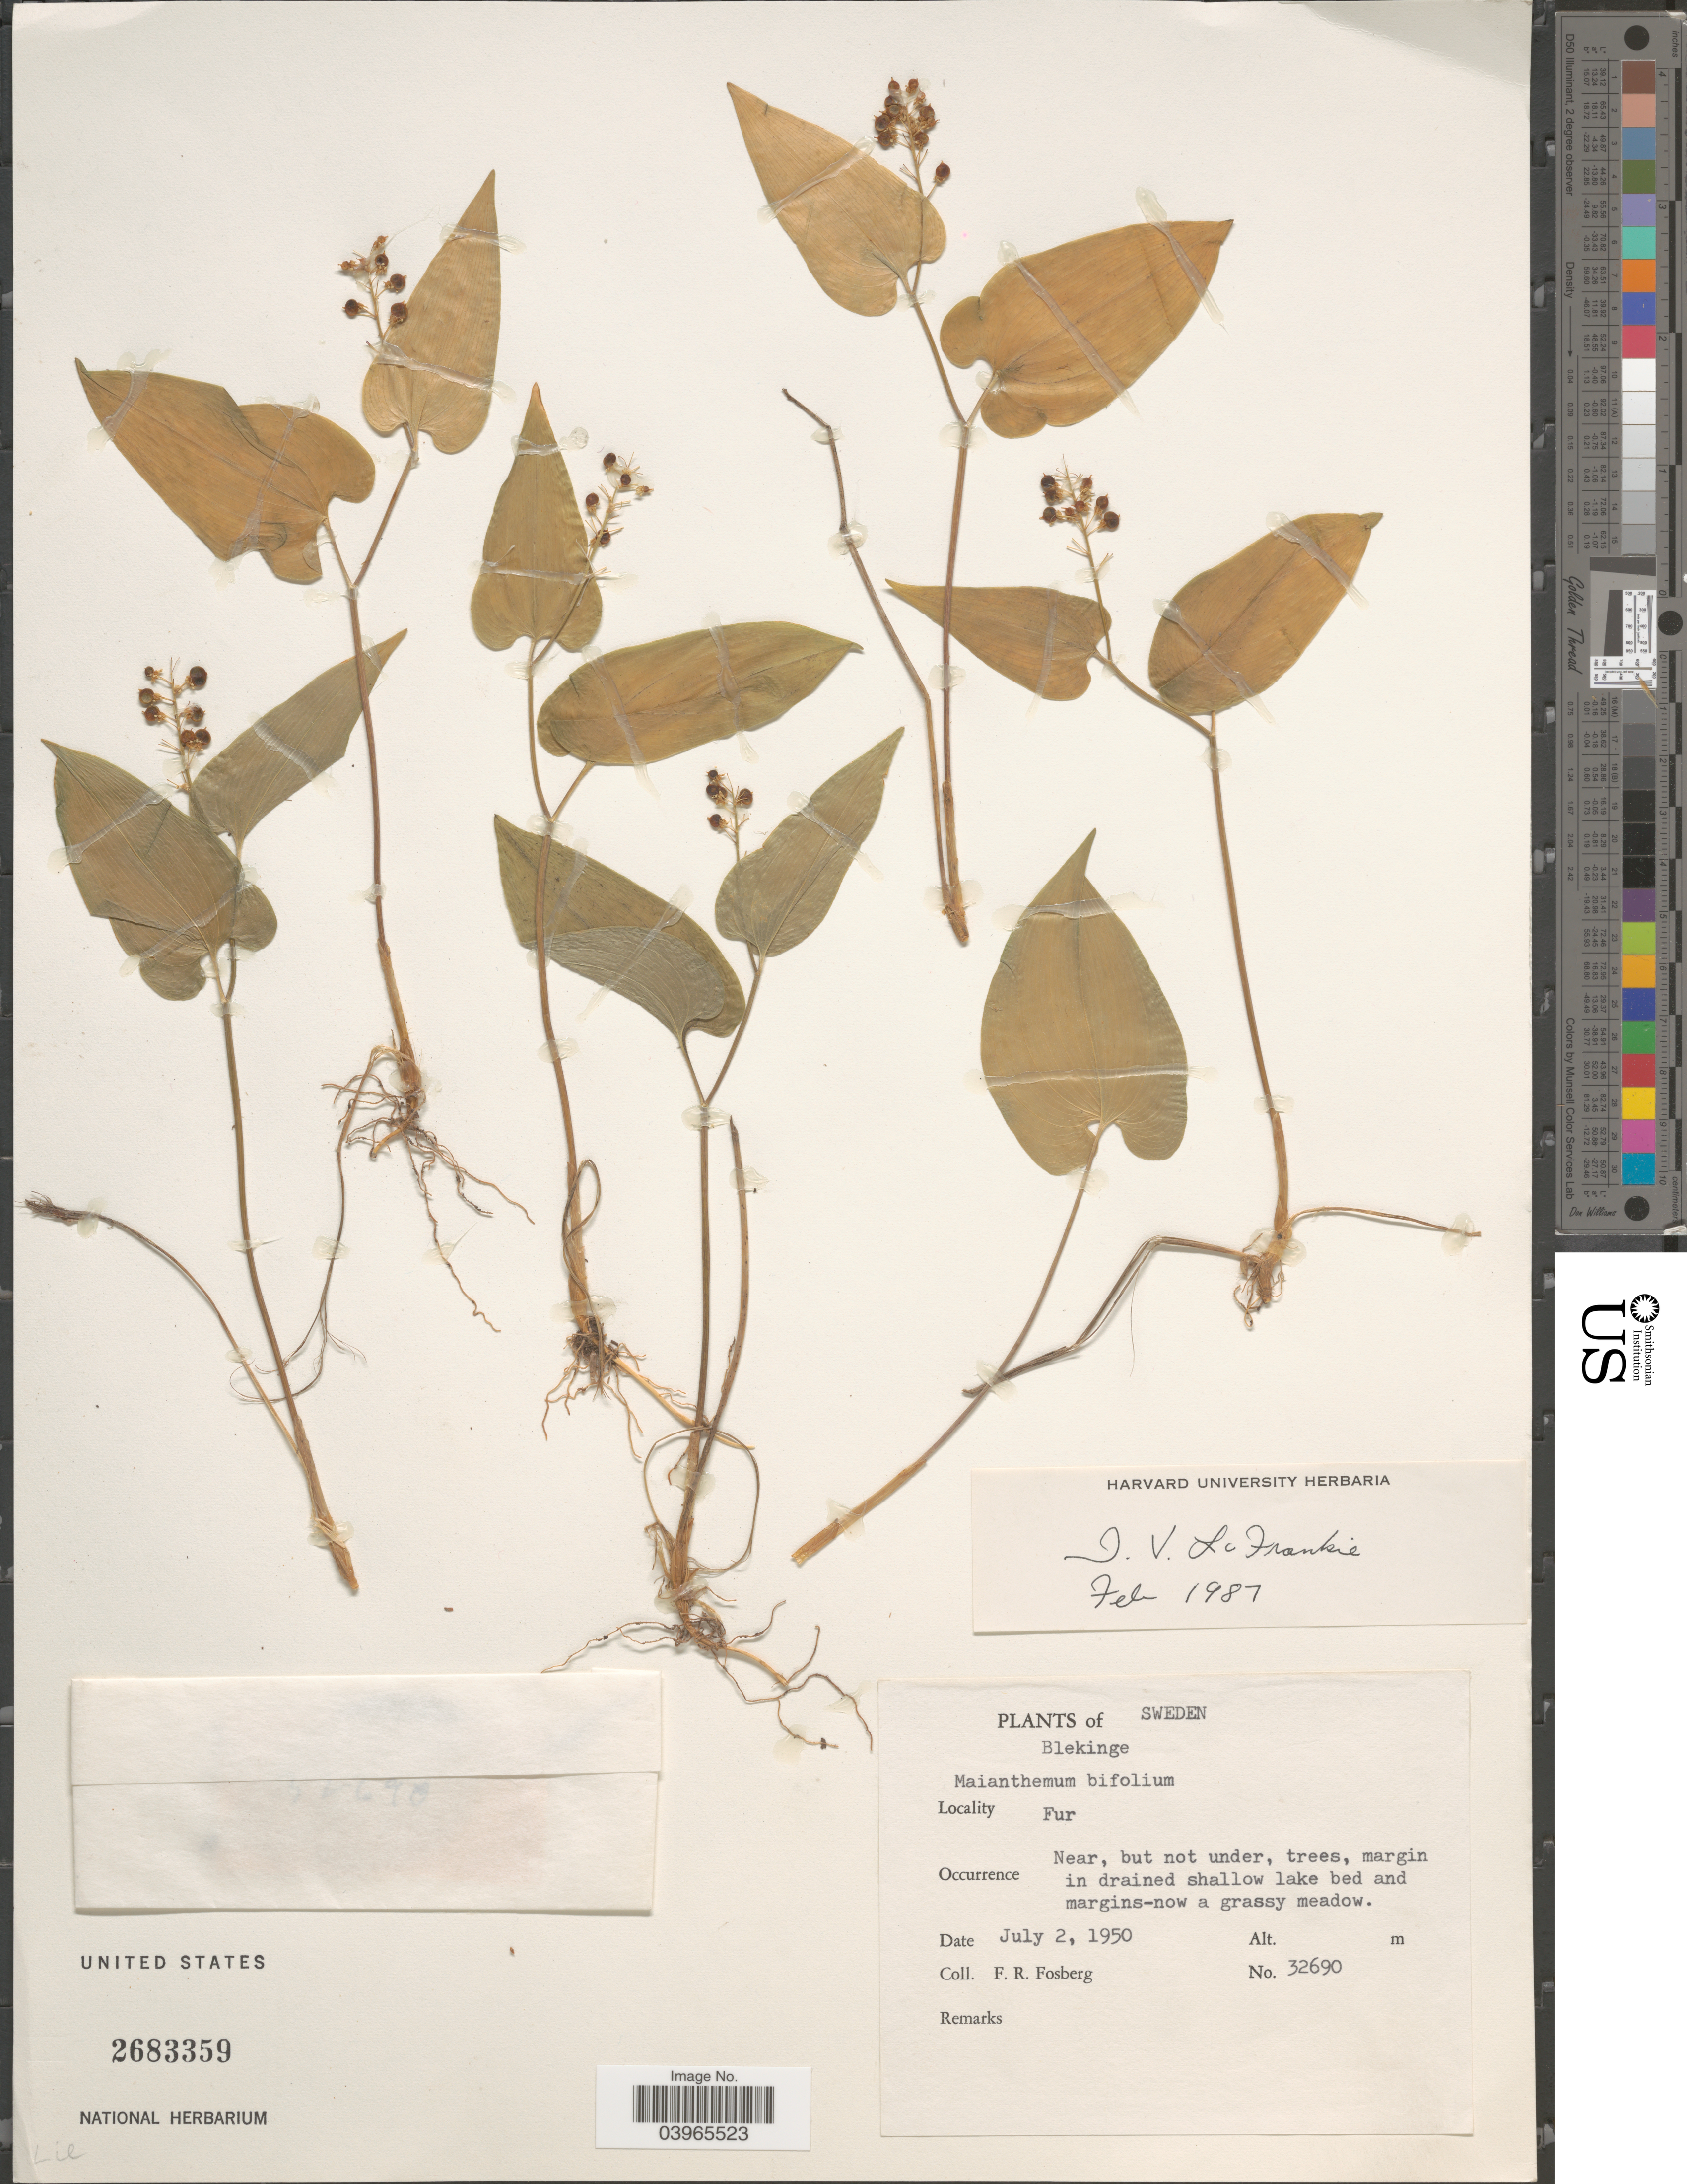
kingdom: Plantae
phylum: Tracheophyta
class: Liliopsida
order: Asparagales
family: Asparagaceae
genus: Maianthemum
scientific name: Maianthemum bifolium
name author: (L.) F.W. Schmidt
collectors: F. R. Fosberg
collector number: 32690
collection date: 1950-07-02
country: Sweden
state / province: Blekinge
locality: Fur.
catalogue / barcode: US 2683359